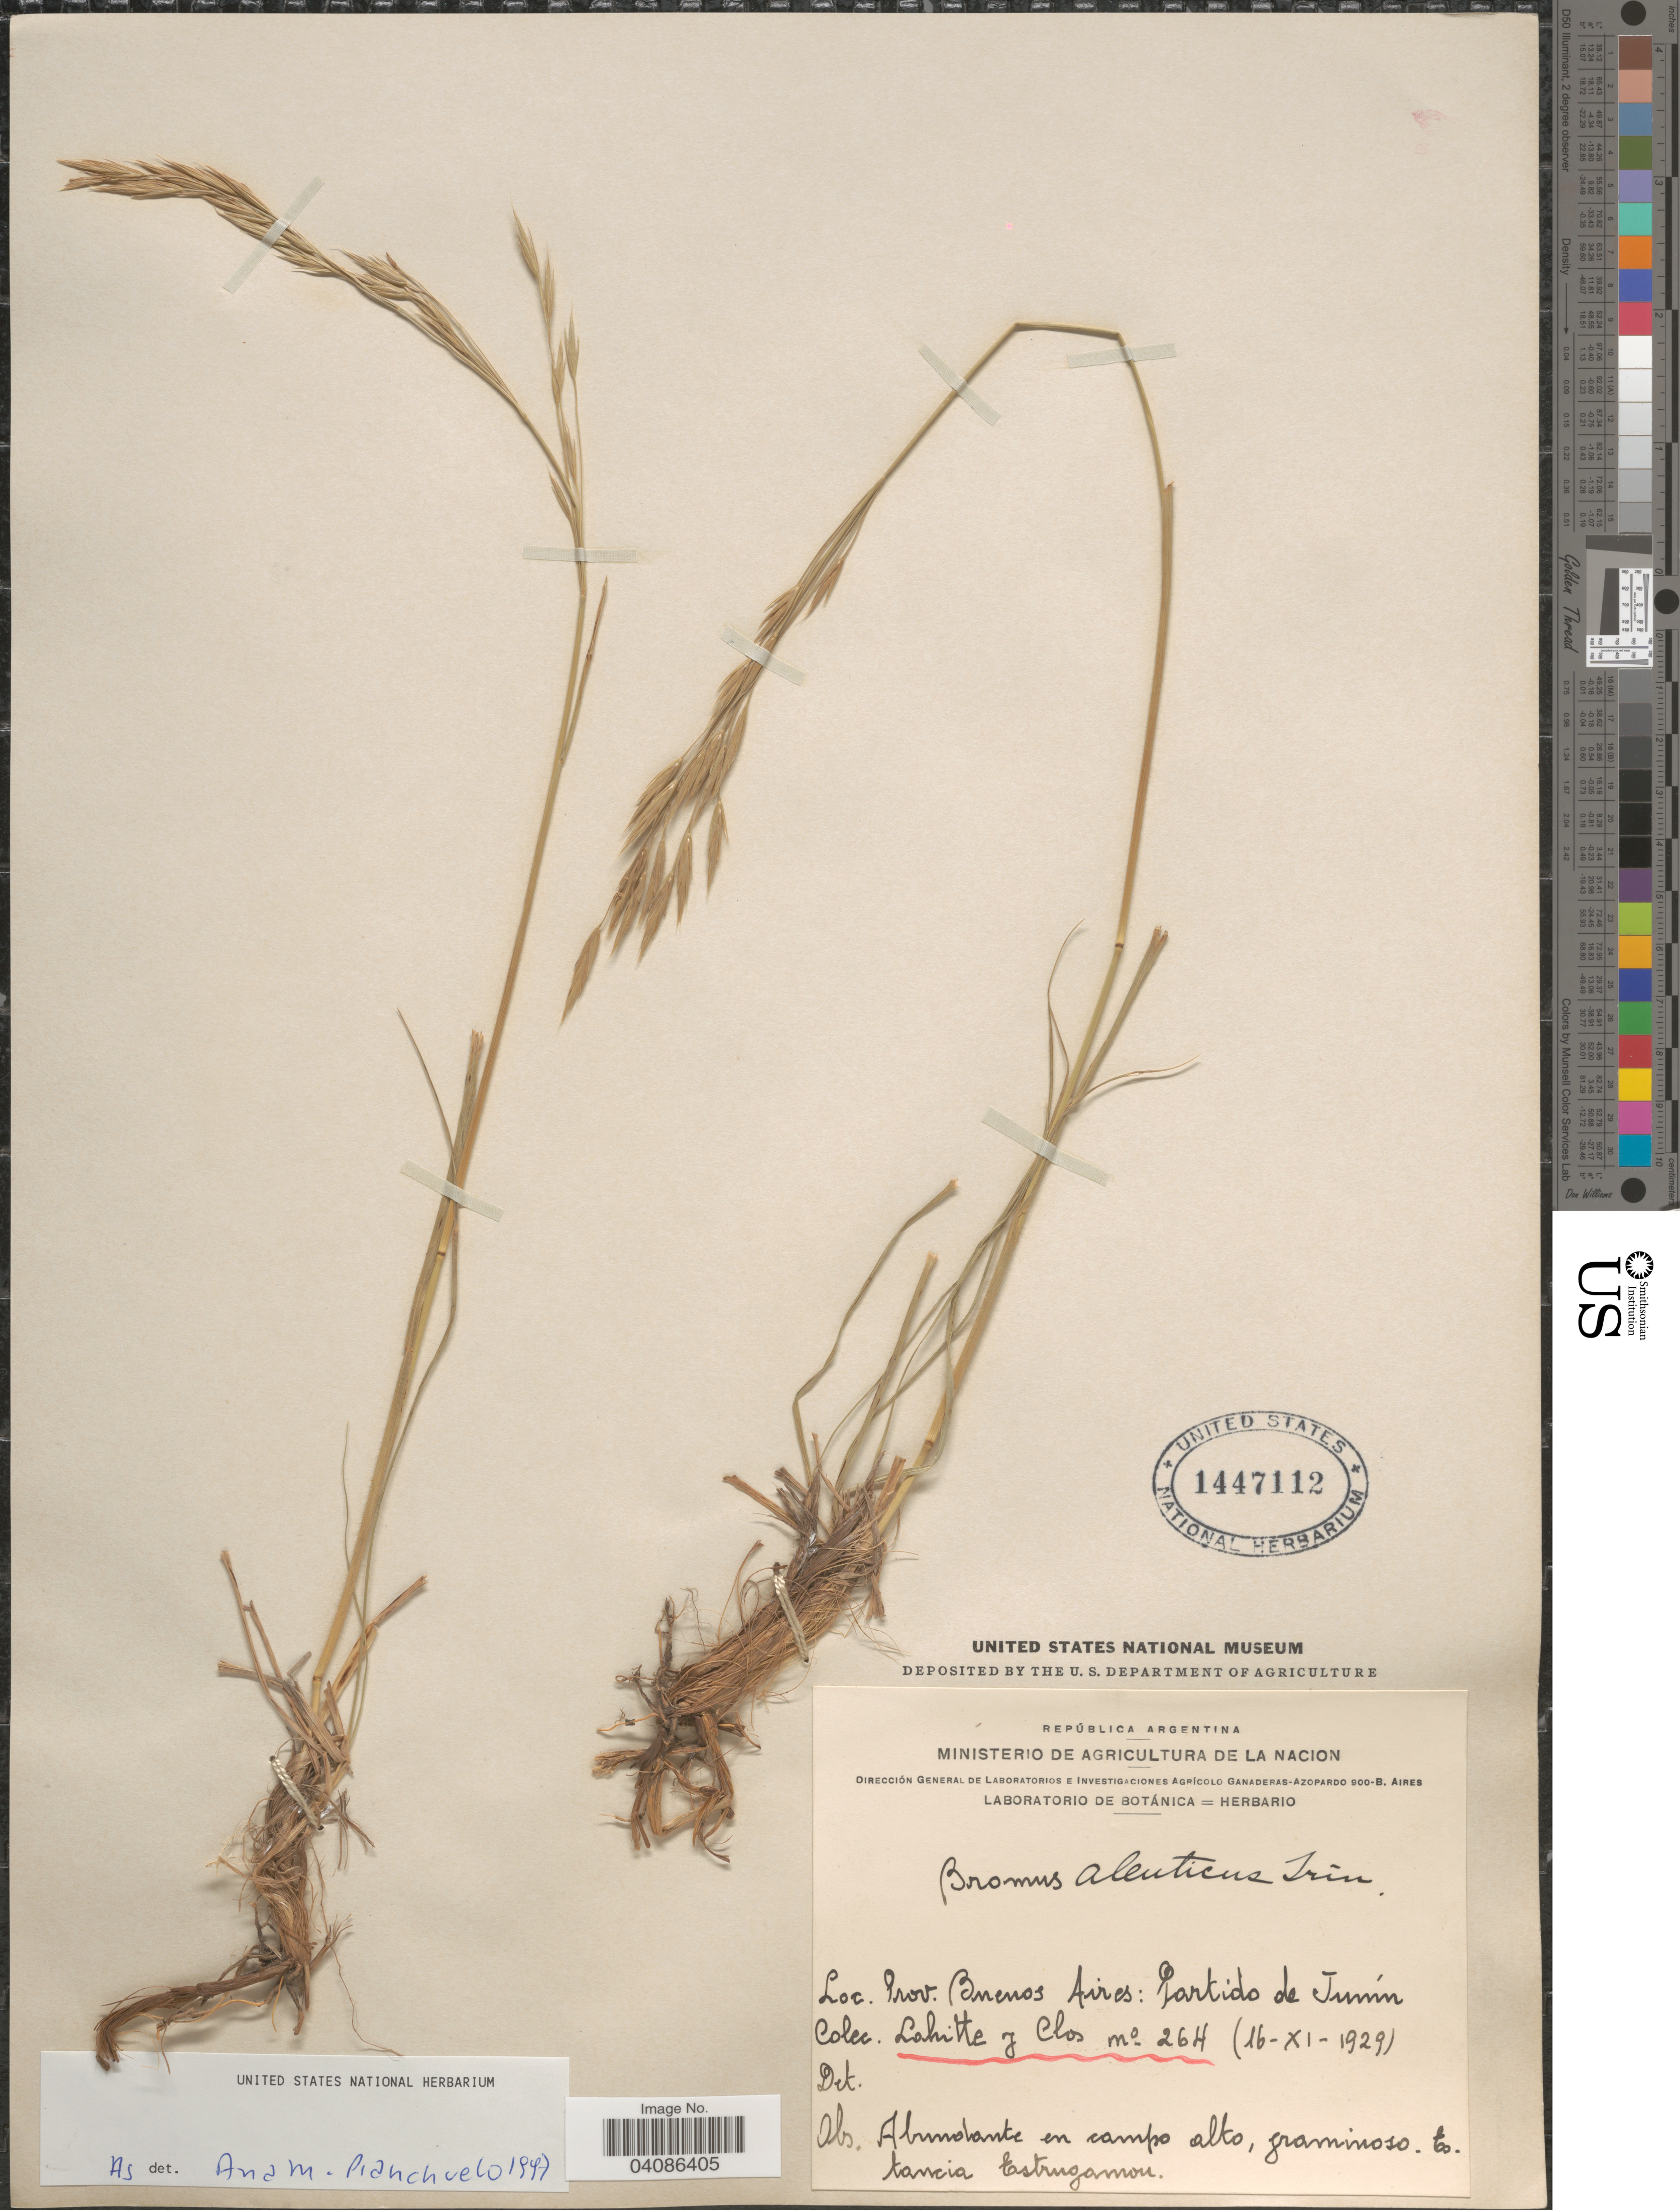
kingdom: Plantae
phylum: Tracheophyta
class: Liliopsida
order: Poales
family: Poaceae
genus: Bromus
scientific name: Bromus auleticus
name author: Trin. ex Nees in Mart.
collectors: -. Lahitte & Clos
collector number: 264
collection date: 1929-11-16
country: Argentina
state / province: Buenos Aires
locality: Partido de Jumin. República Argentina.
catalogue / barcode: US 1447112